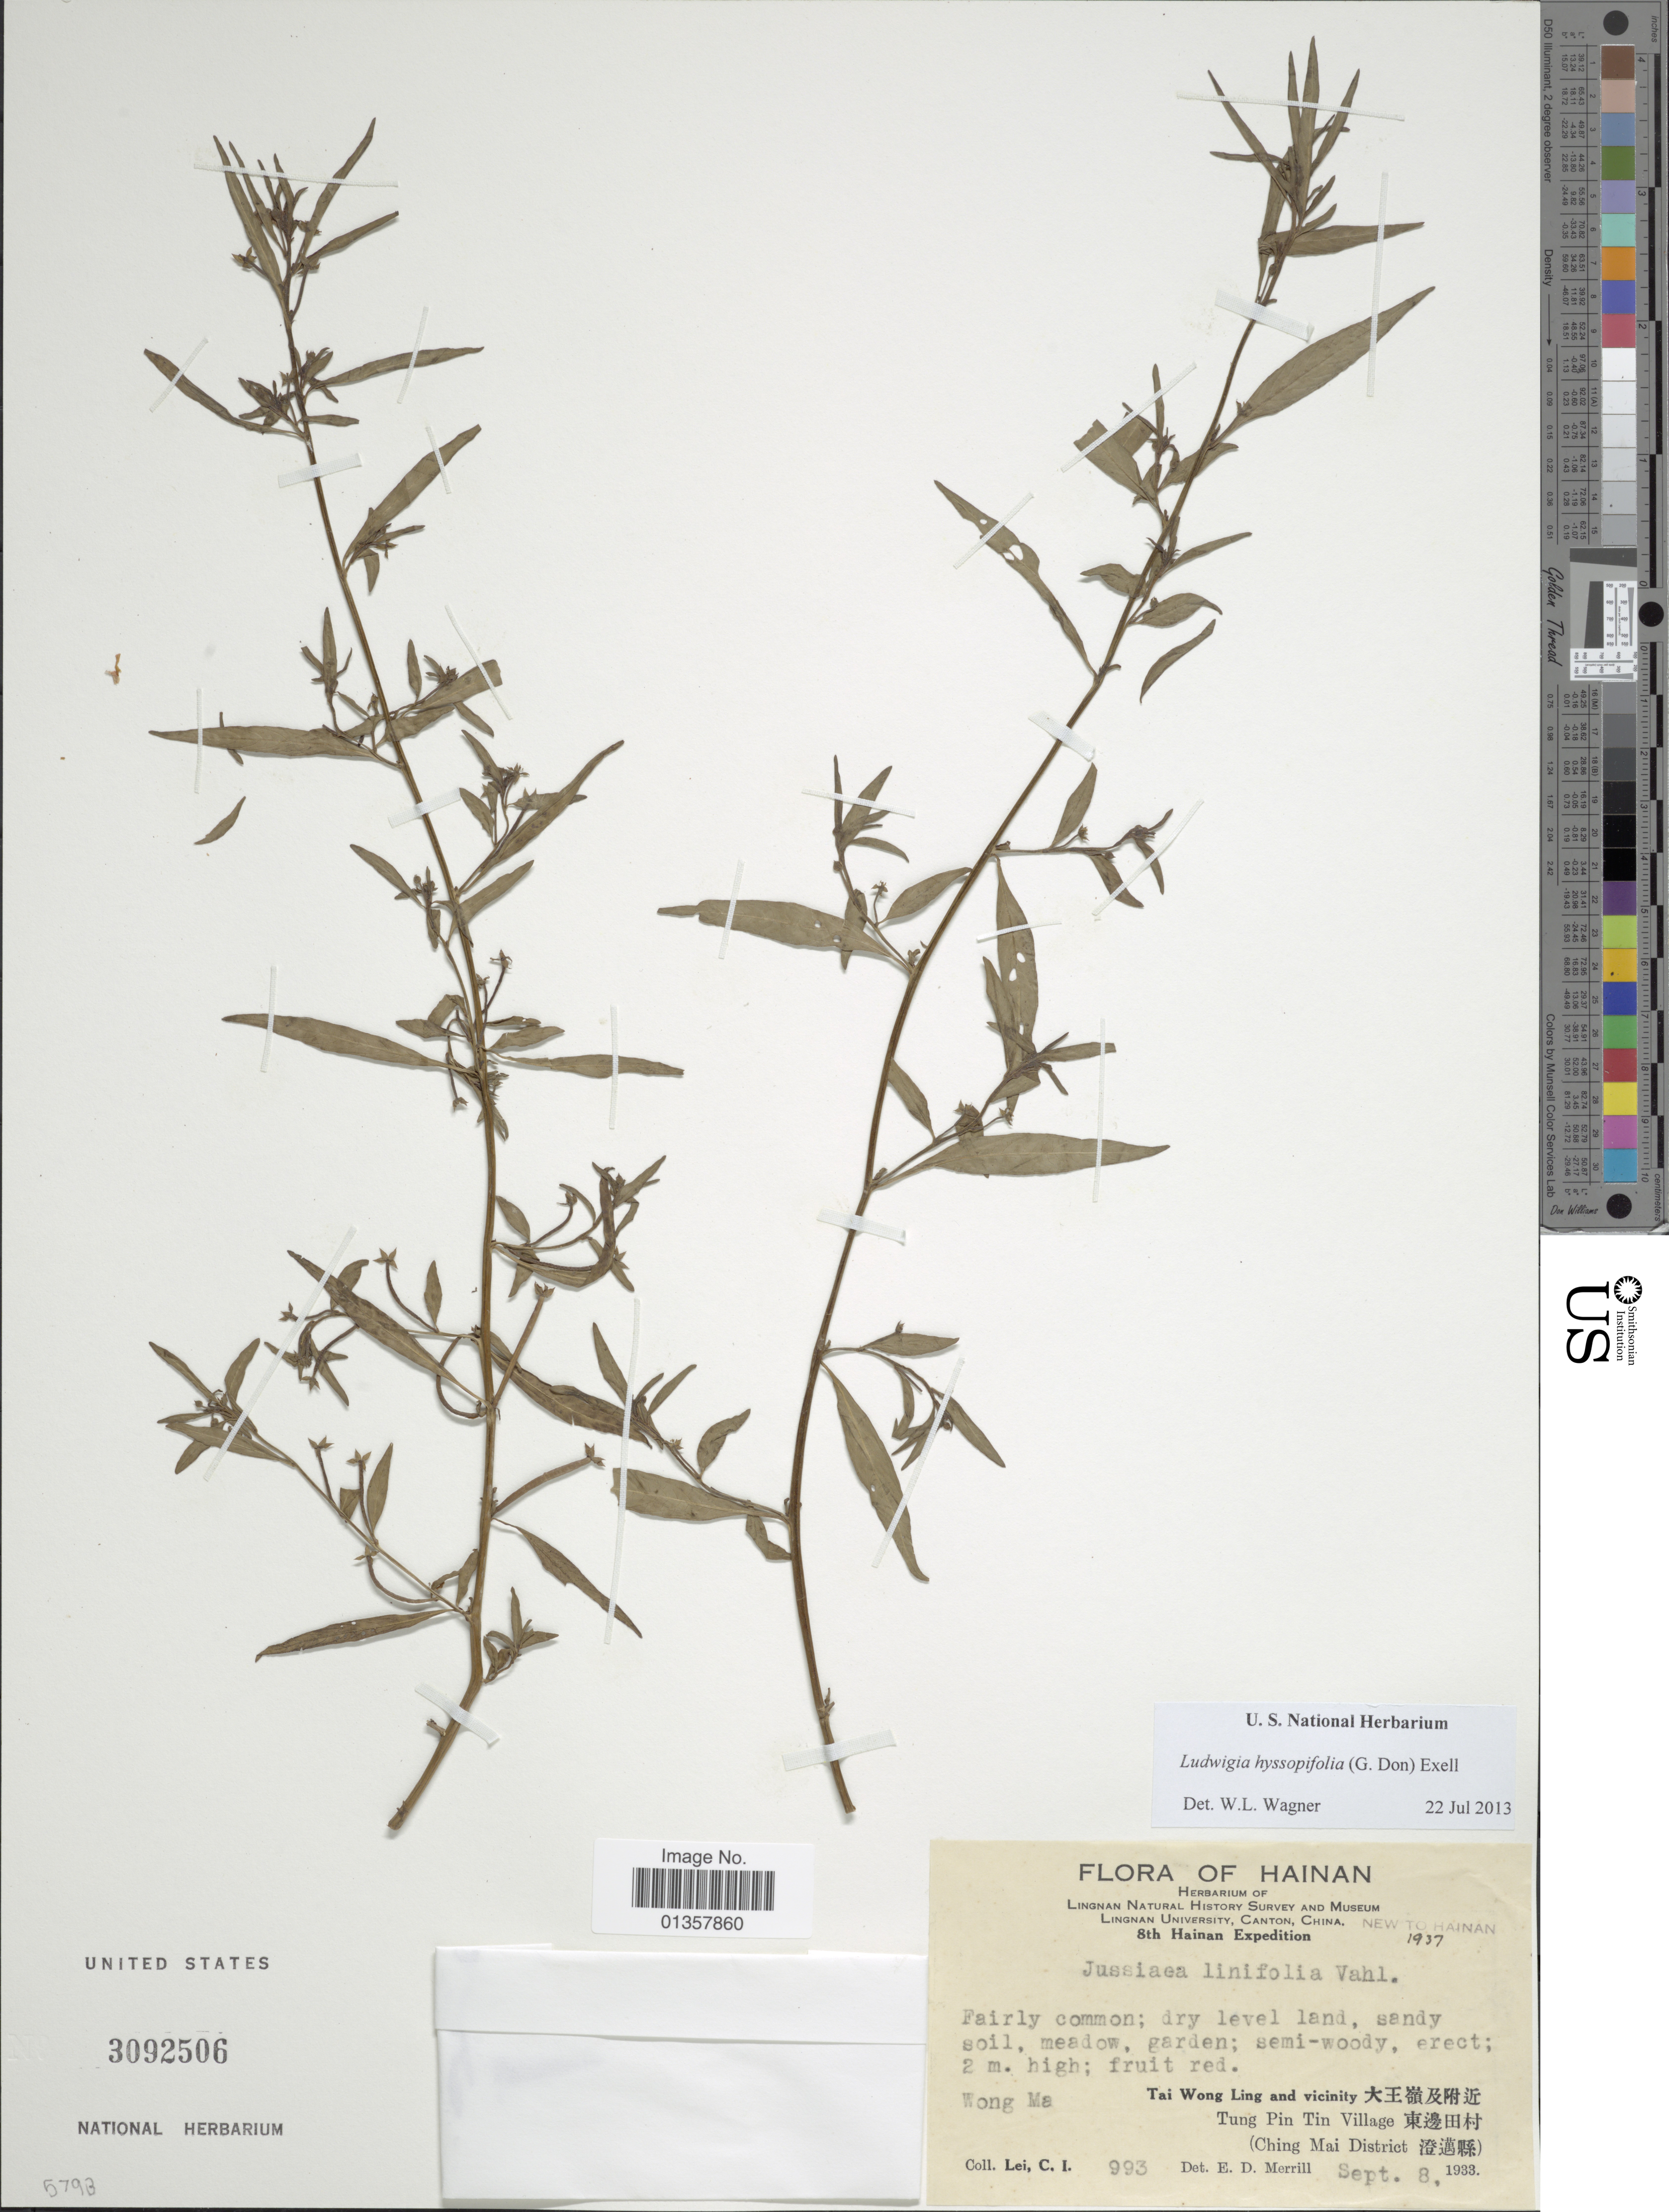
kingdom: Plantae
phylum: Tracheophyta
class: Magnoliopsida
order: Myrtales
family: Onagraceae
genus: Ludwigia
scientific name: Ludwigia hyssopifolia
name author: (G. Don) Exell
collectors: C. I. Lei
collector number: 993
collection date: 1933-09-08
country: China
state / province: Hainan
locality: Wong Ma, Tai Wong Ling and vicinity, Tung Pin Tin Village, (Ching Mai District)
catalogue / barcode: US 3092506